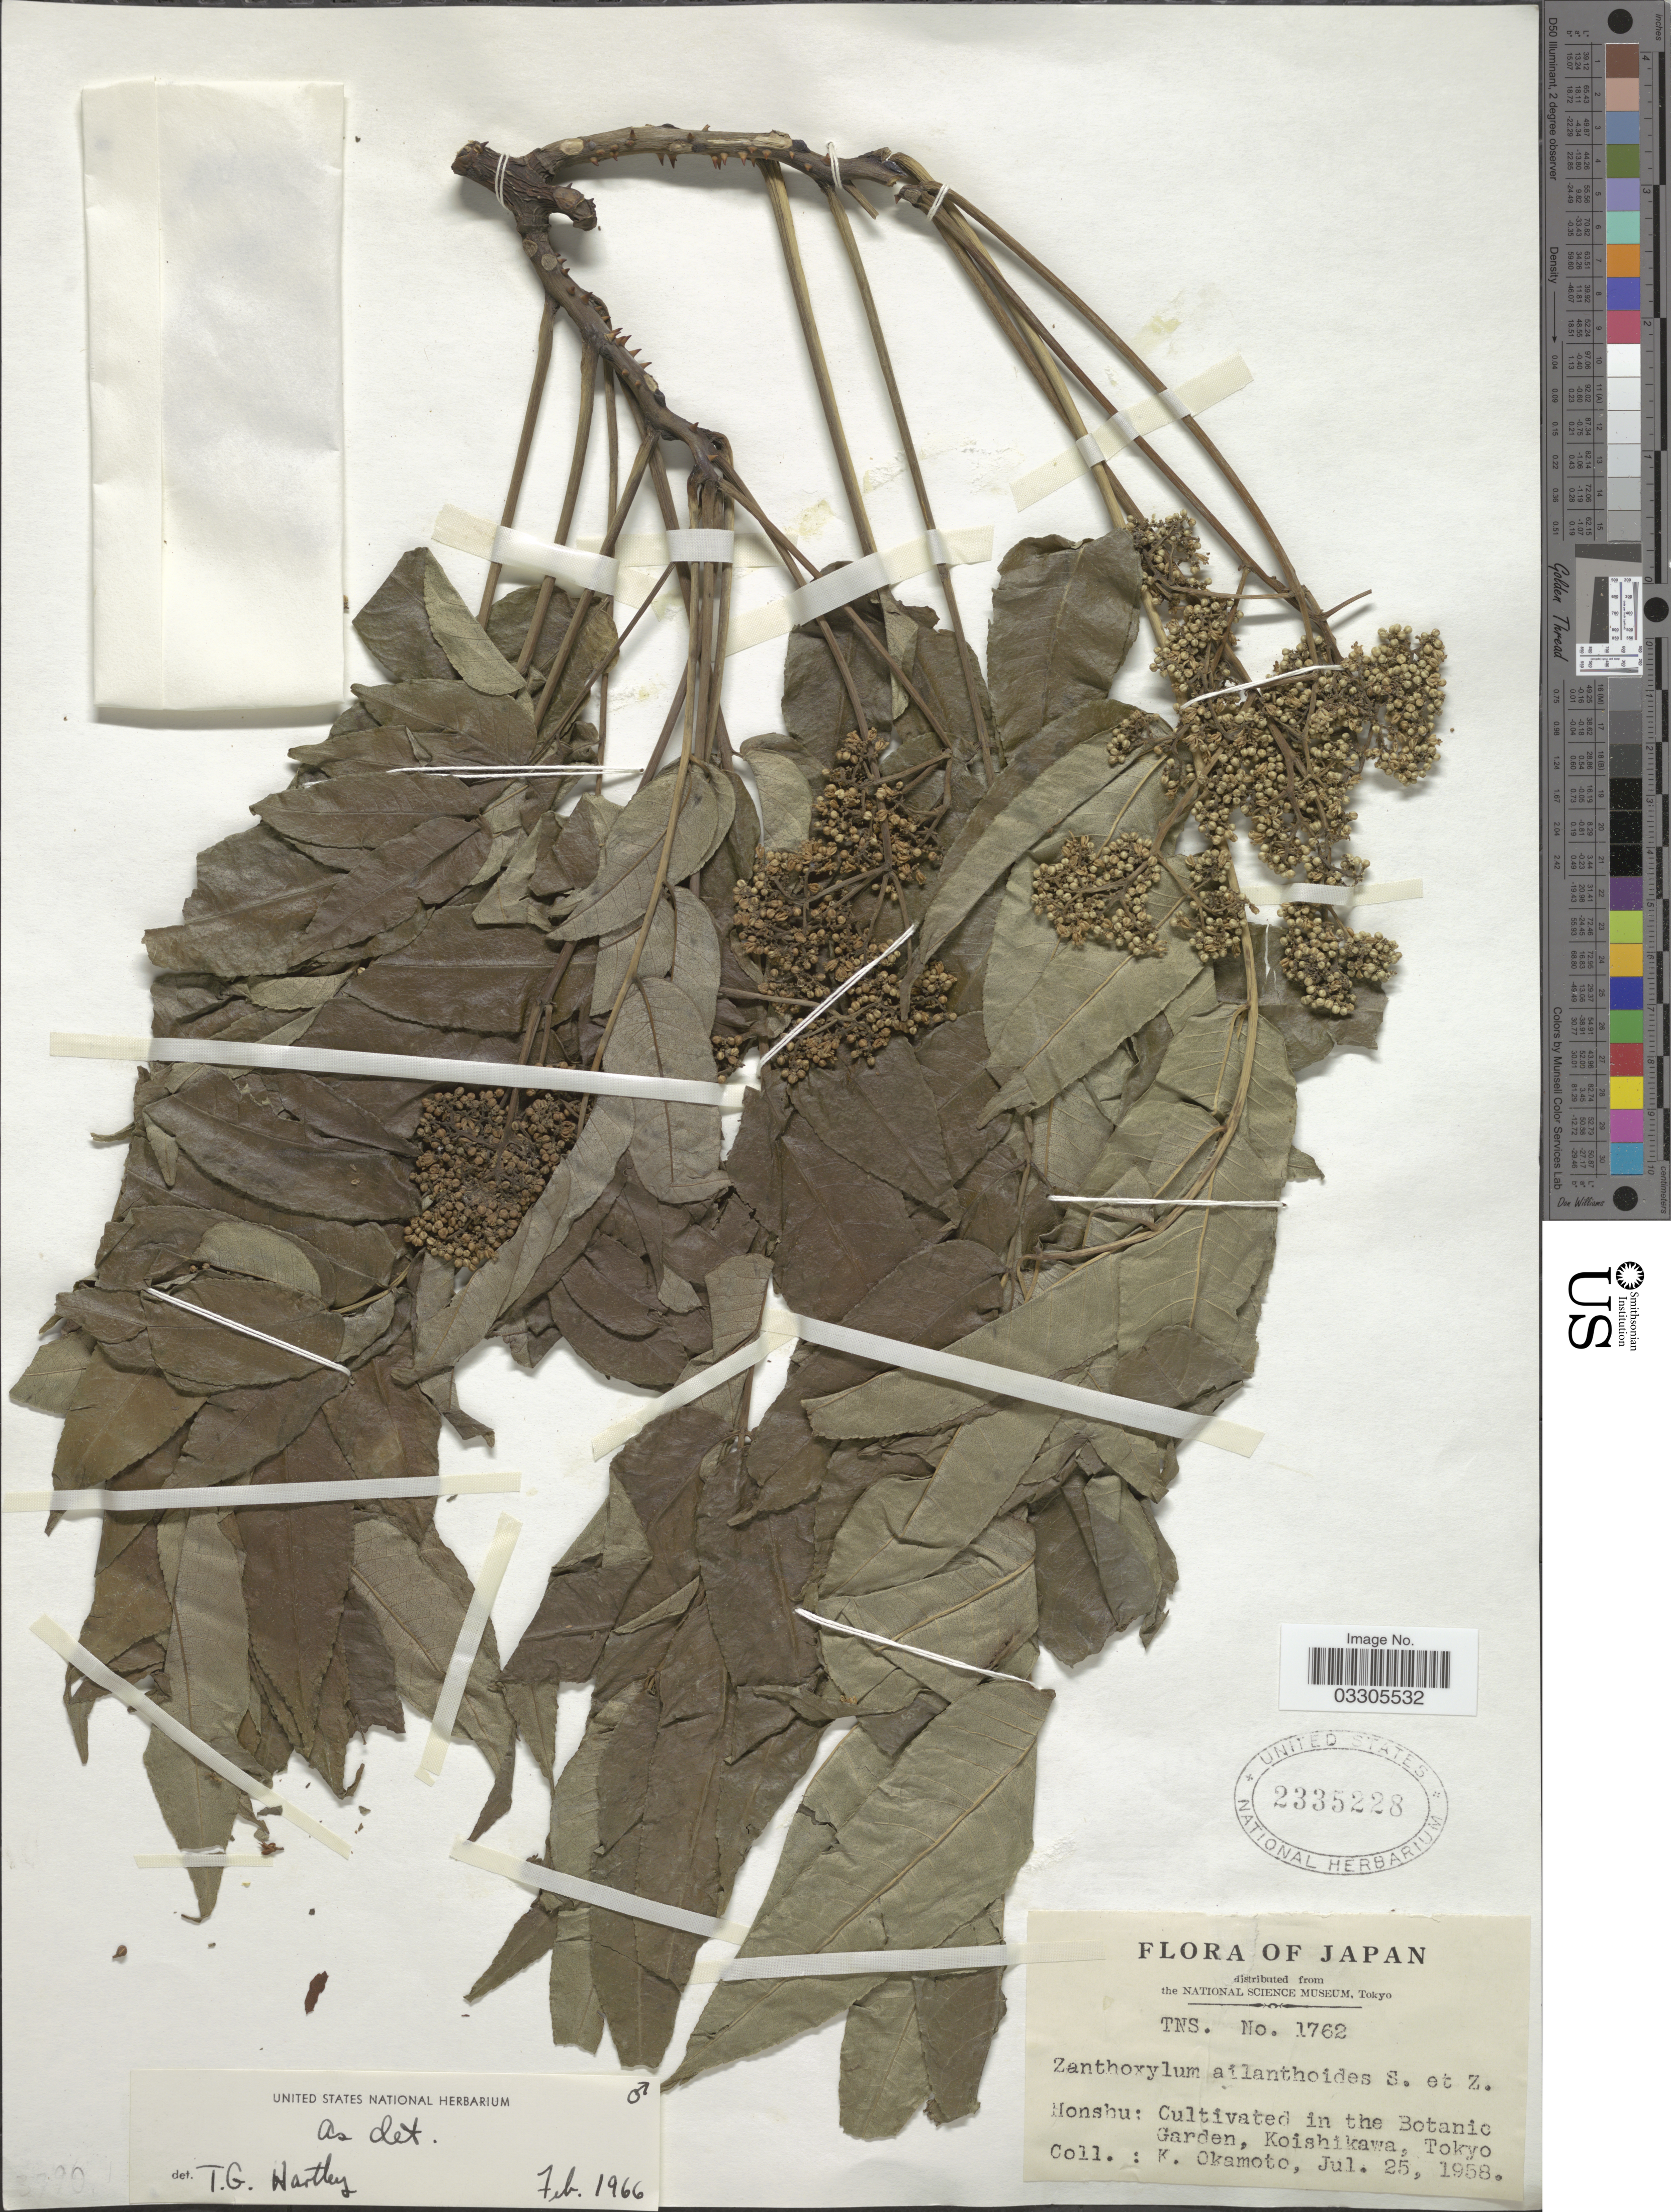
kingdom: Plantae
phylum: Tracheophyta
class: Magnoliopsida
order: Sapindales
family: Rutaceae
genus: Zanthoxylum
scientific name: Zanthoxylum ailanthoides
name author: Siebold & Zucc.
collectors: K. Okamoto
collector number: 1762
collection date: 1958-07-25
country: Japan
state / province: Tokyo, Federal City of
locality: Honshu, in the Botanic Garden, Koishikawa.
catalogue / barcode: US 2335228